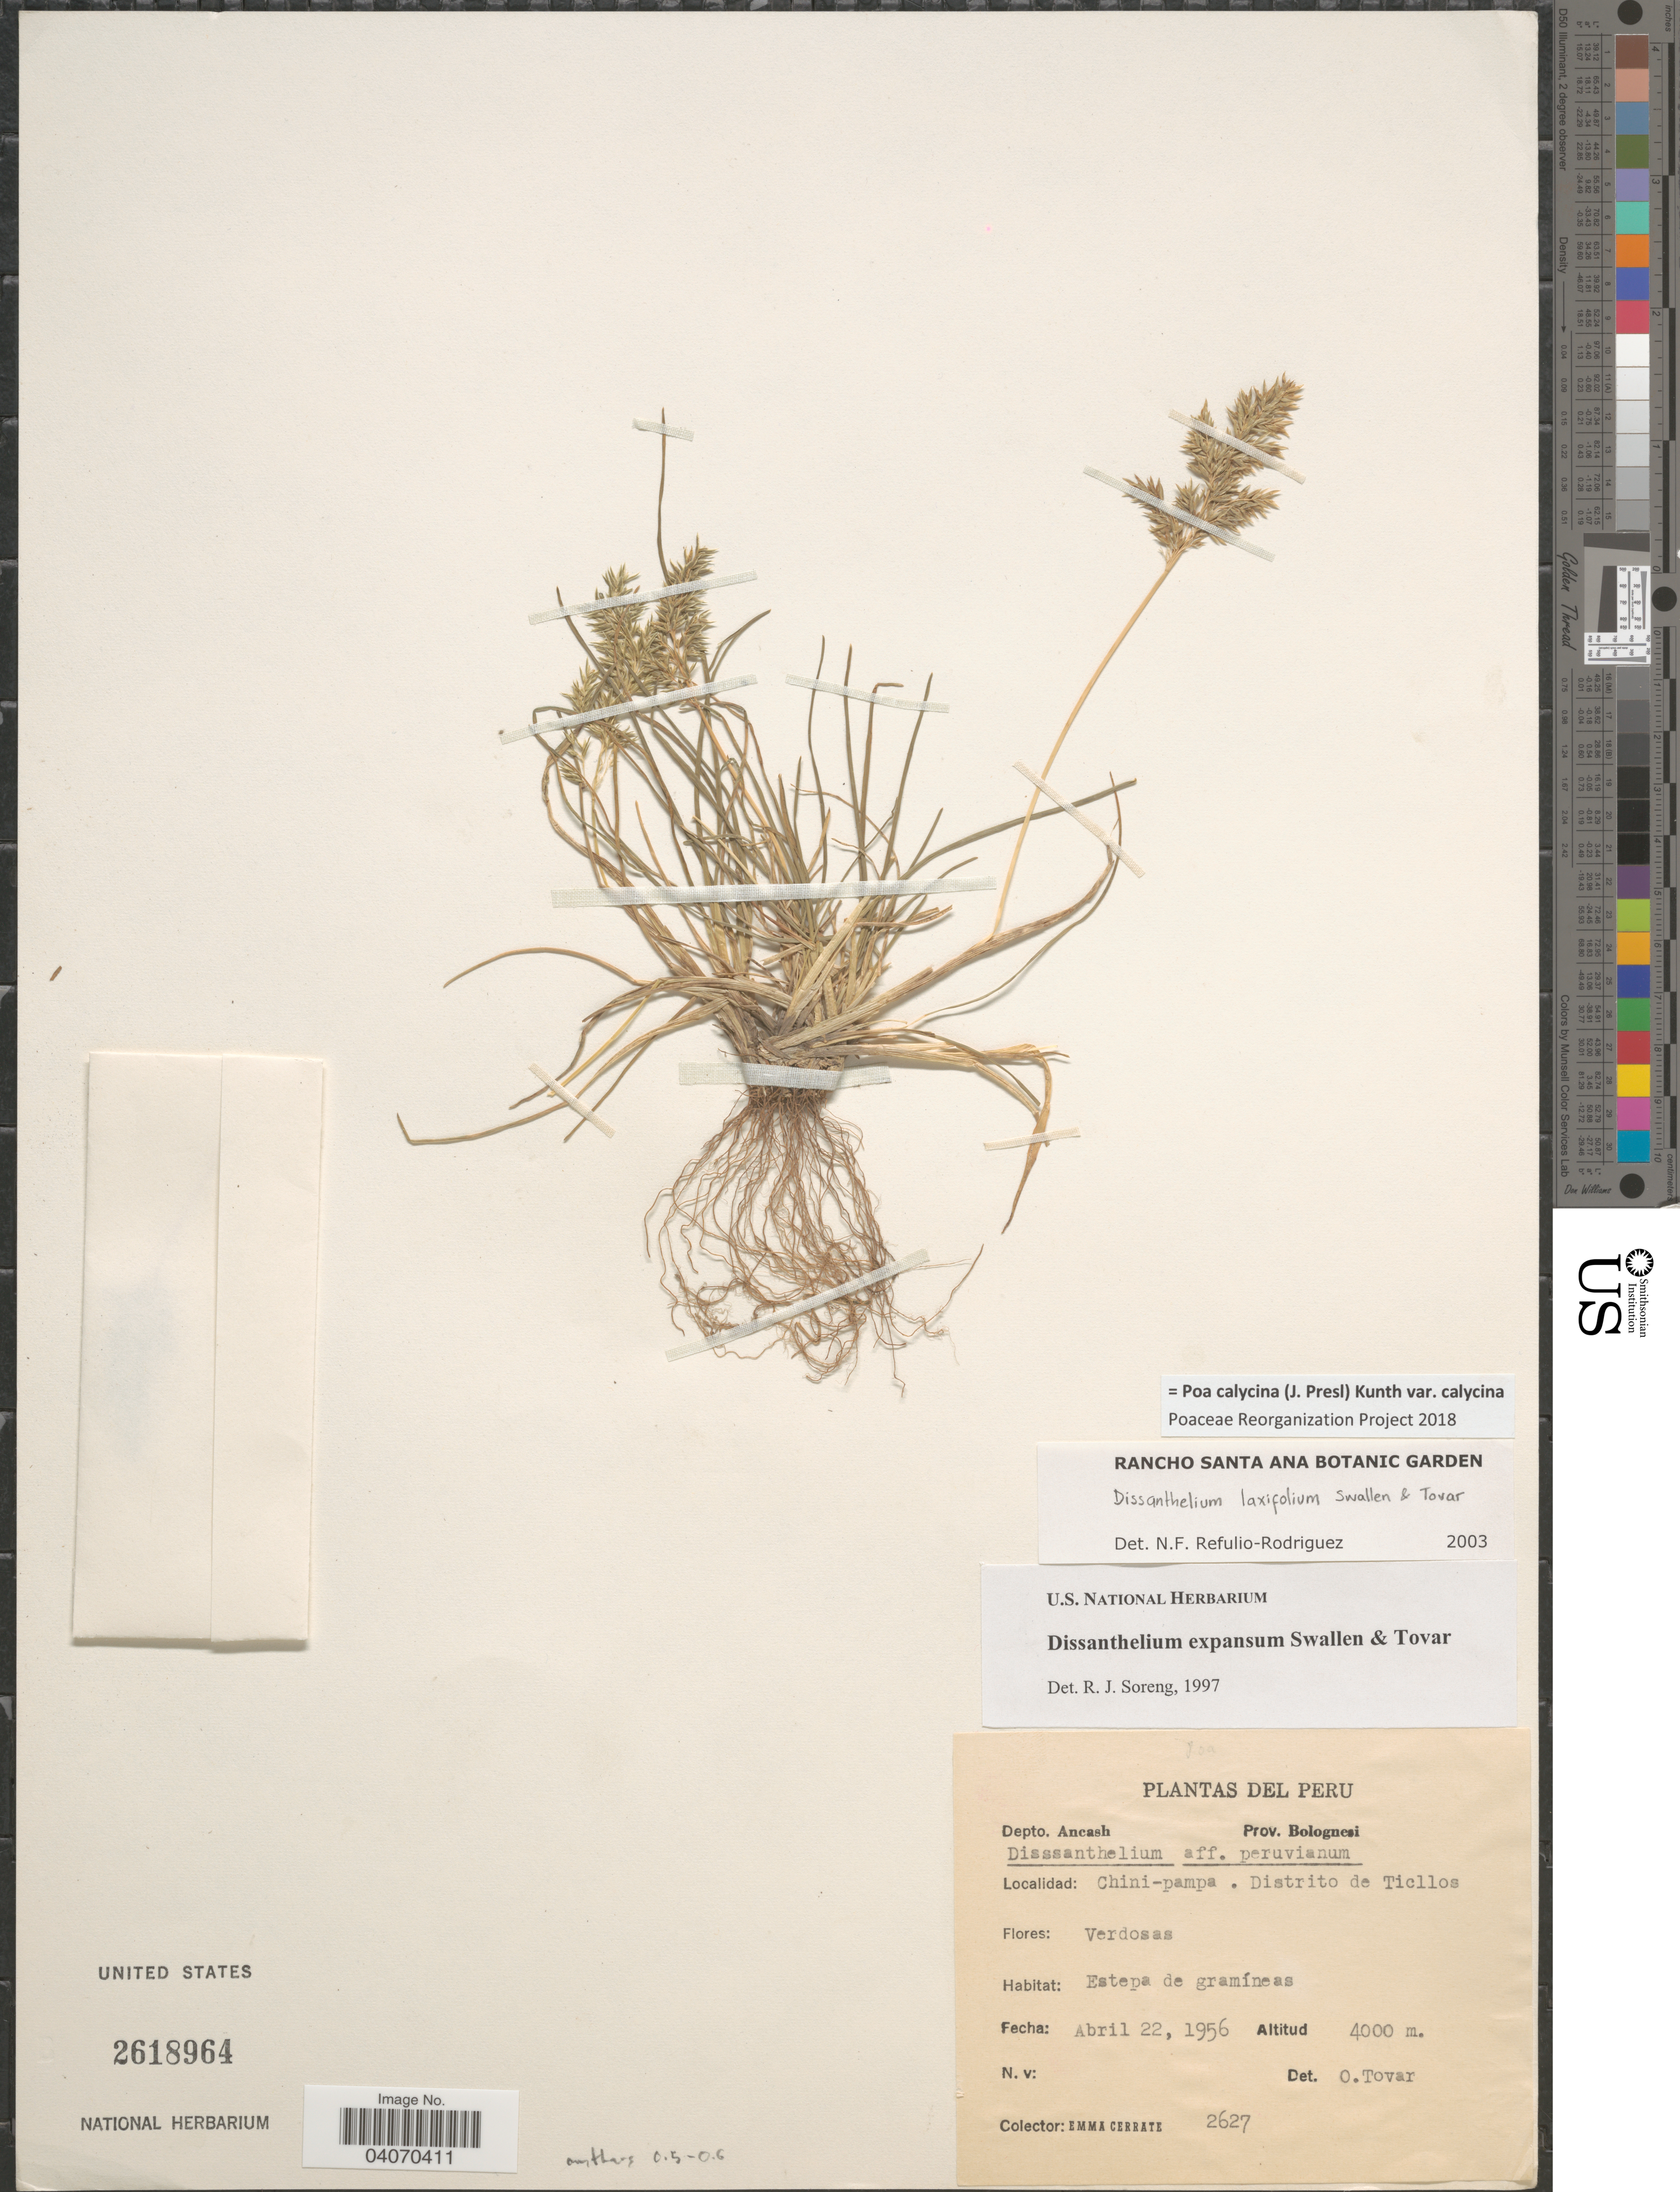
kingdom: Plantae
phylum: Tracheophyta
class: Liliopsida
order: Poales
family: Poaceae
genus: Poa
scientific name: Poa calycina var. calycina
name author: (J. Presl) Kunth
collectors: E. Cerrate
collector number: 2627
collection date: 1956-04-22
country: Peru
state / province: Ancash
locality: Depto. Ancash. Prov. Bolognesi. Chini-pampa. Distrito de Ticllos.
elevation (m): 4000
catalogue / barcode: US 2618964